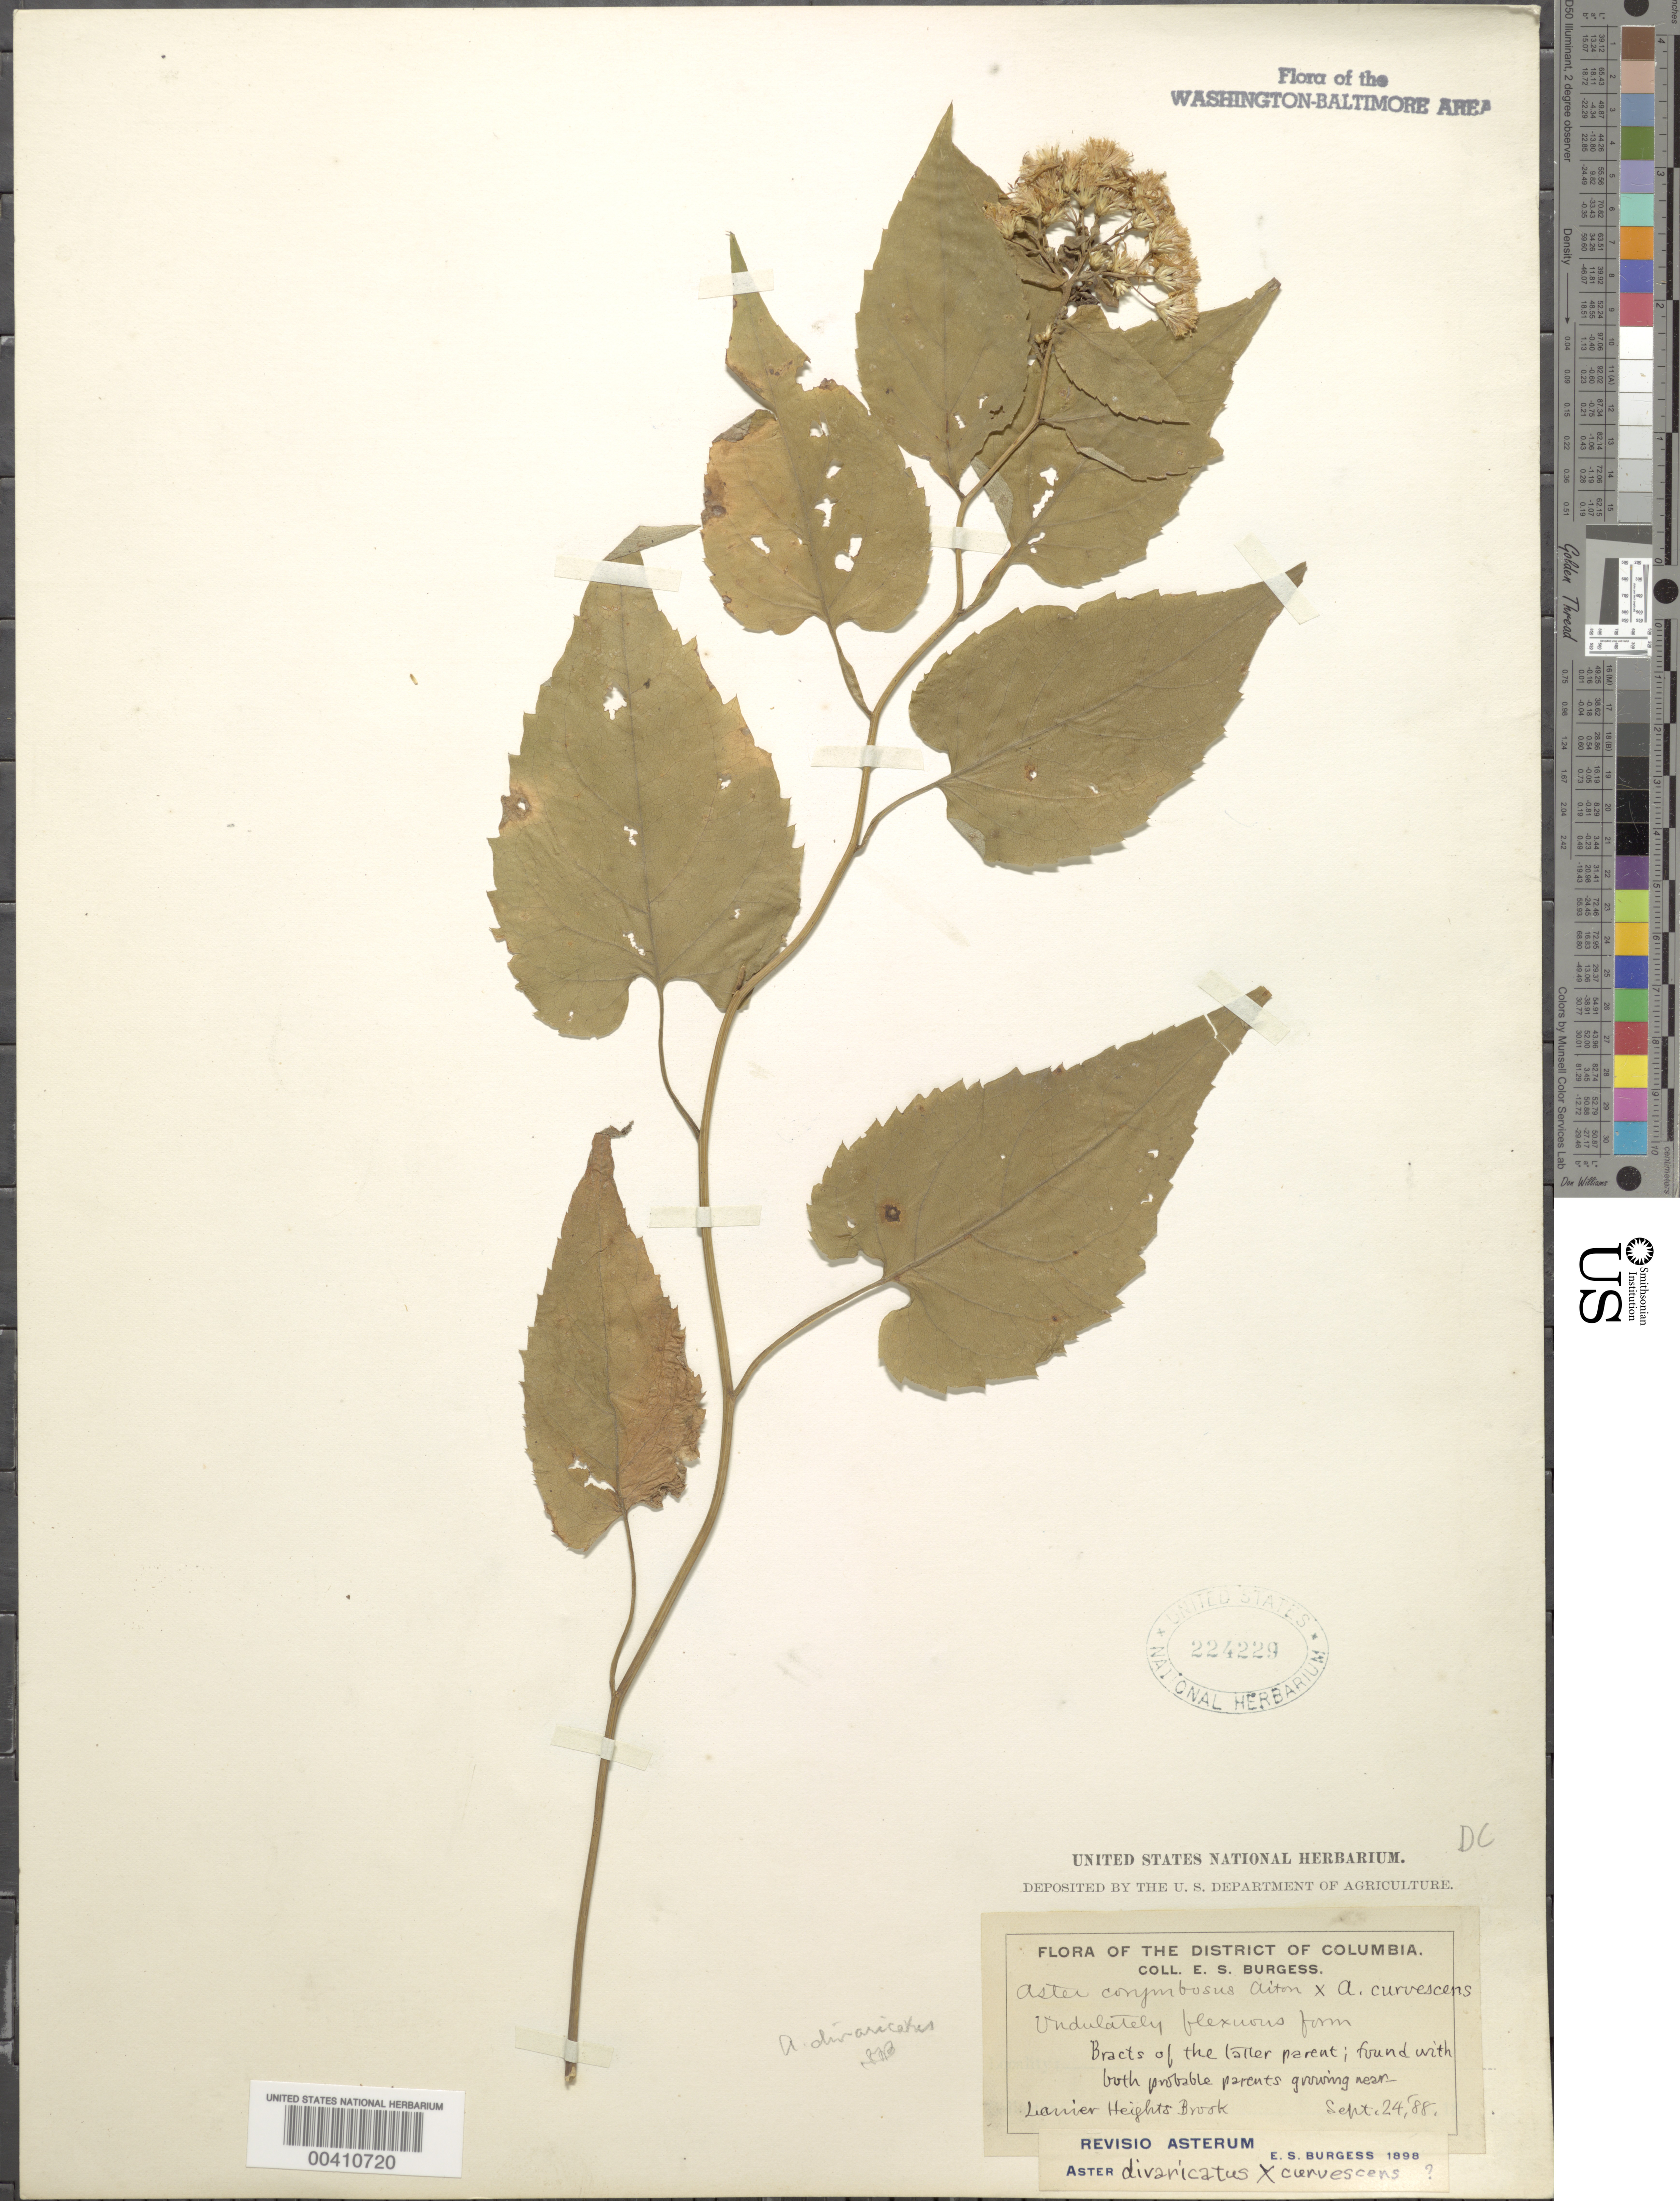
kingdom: Plantae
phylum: Tracheophyta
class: Magnoliopsida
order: Asterales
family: Asteraceae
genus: Eurybia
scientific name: Eurybia divaricata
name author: (L.) G.L. Nesom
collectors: E. Burgess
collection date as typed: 24 Oct 1888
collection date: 1888-10-24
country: United States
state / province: District of Columbia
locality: Lanier Heights Brook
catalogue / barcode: US 224229